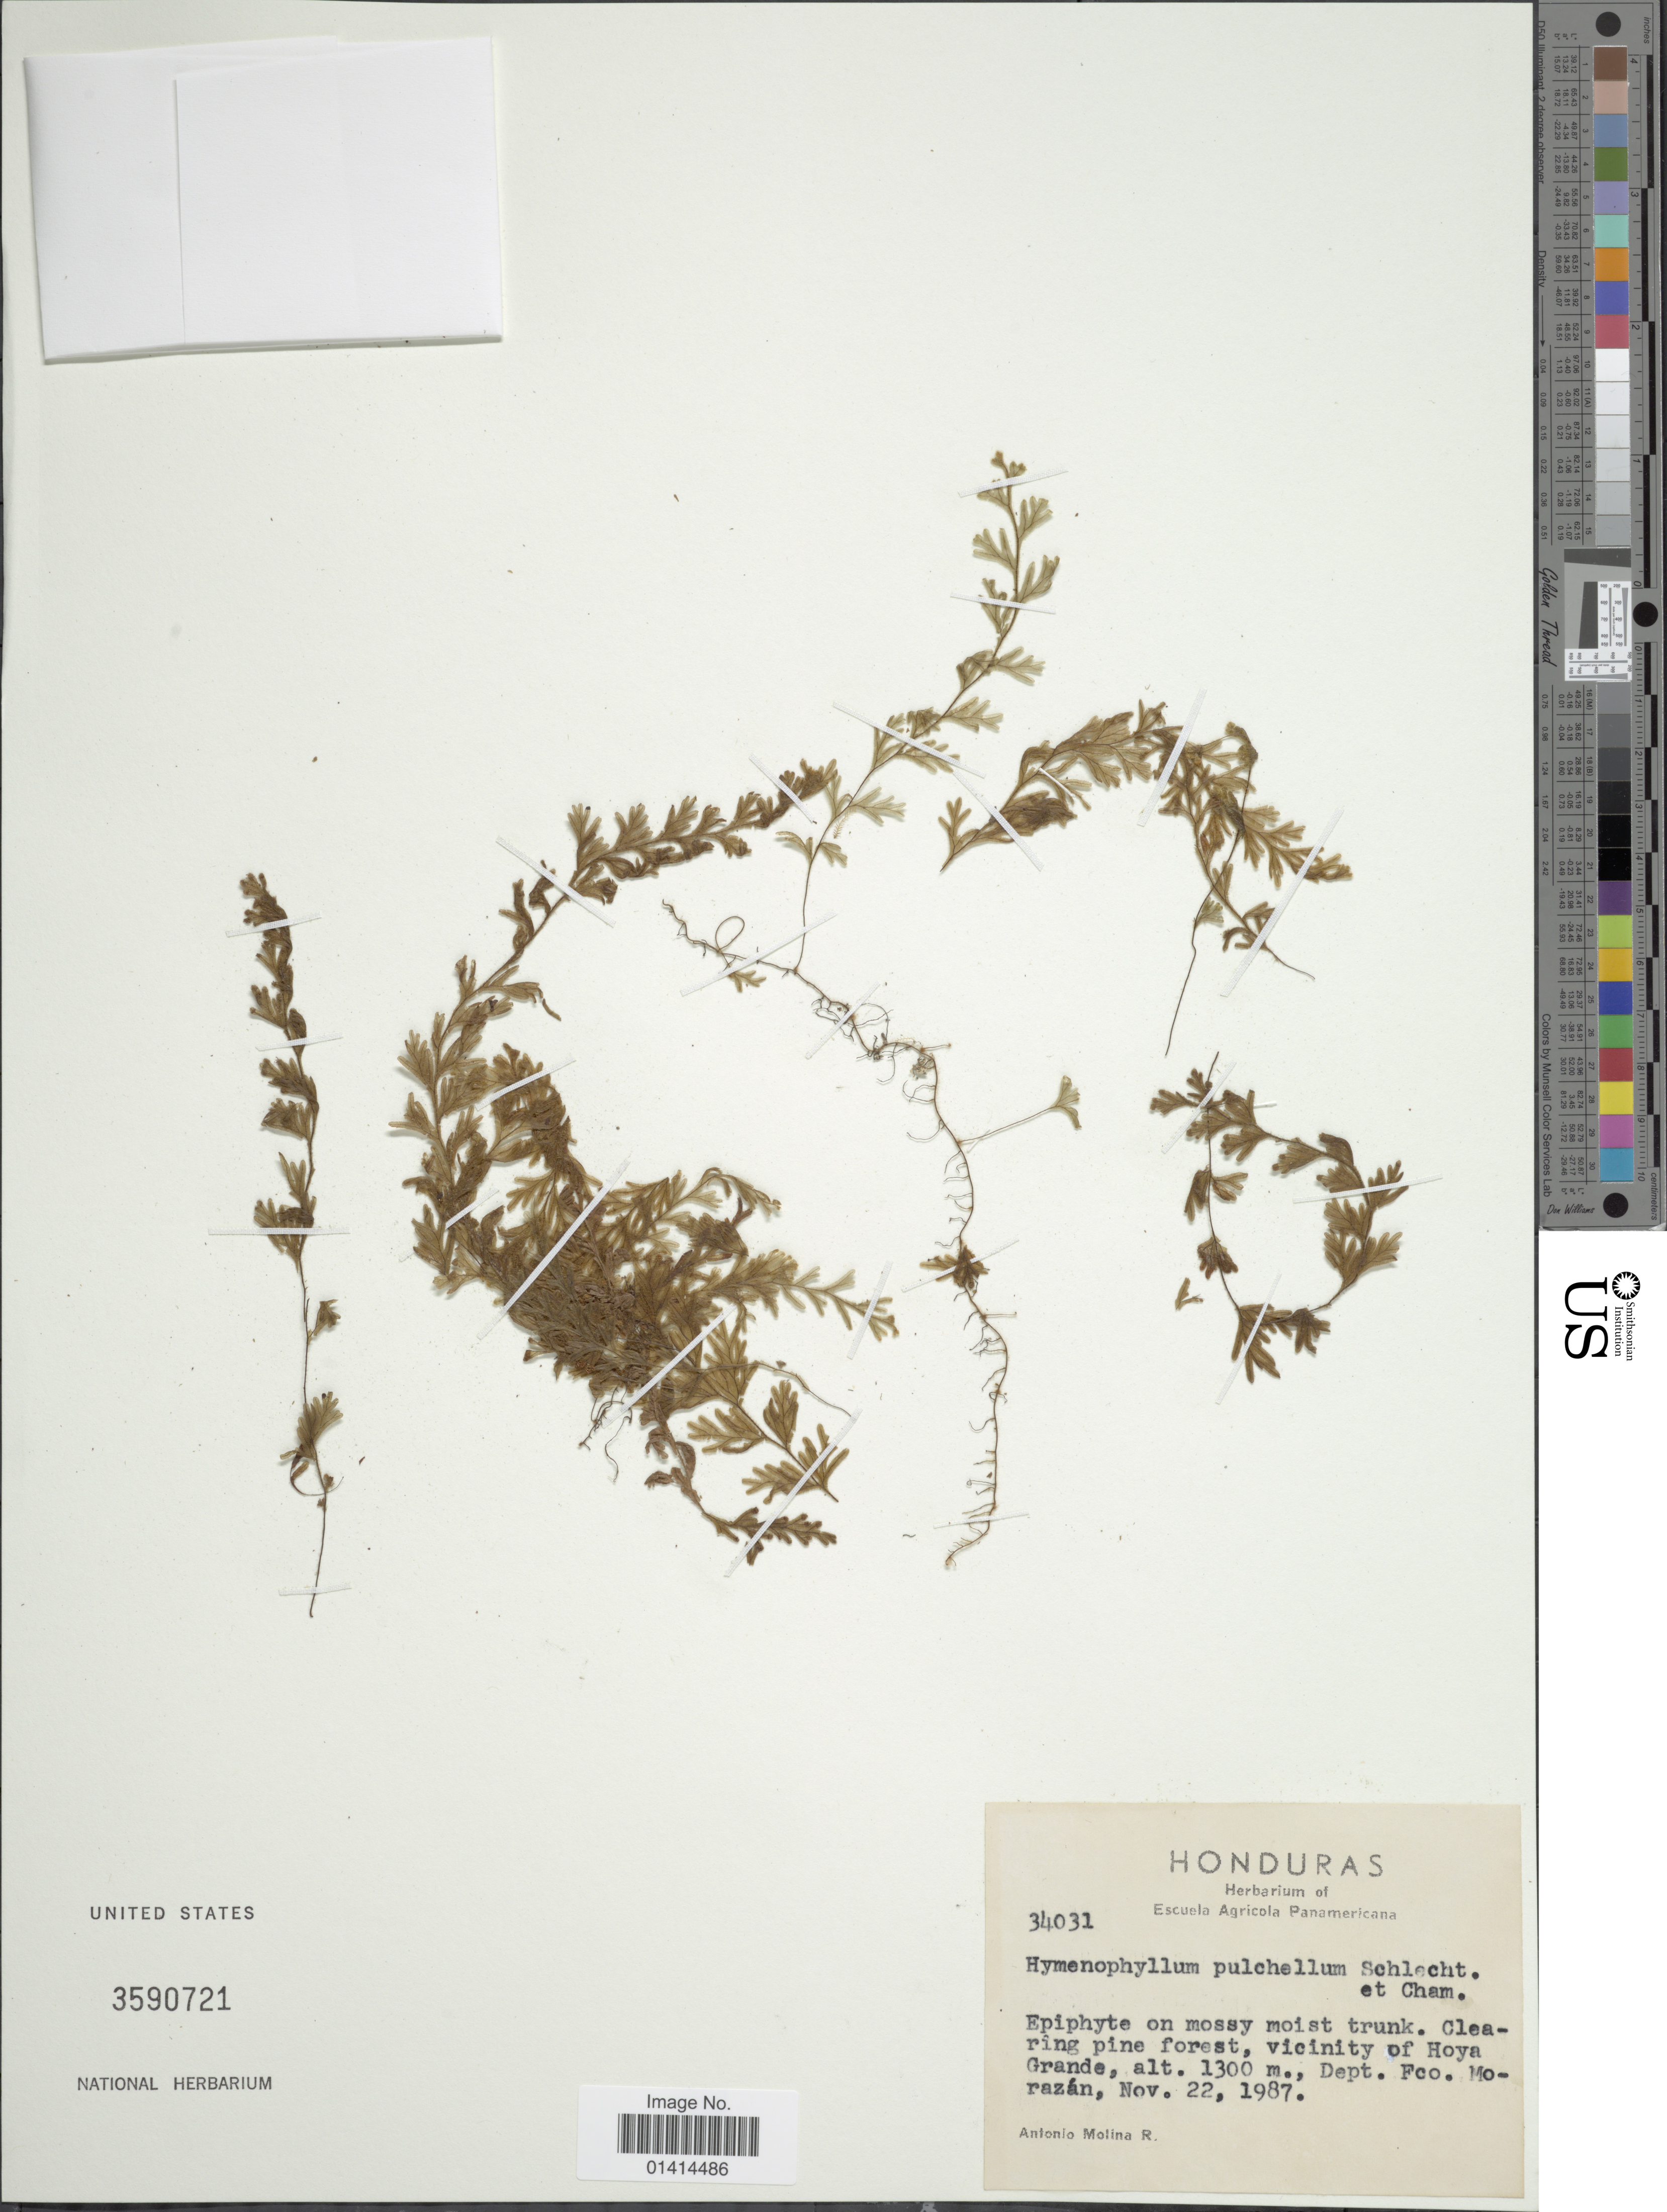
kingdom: Plantae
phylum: Tracheophyta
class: Polypodiopsida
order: Hymenophyllales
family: Hymenophyllaceae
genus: Hymenophyllum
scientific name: Hymenophyllum pulchellum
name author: Schltdl. & Cham.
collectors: A. Molina R.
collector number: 34031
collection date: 1987-11-22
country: Honduras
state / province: Fco. Morazán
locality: Clearing pine forest, vicinity of Hoya Grande, Dept Fco Morazán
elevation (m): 1300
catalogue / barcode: US 3590721